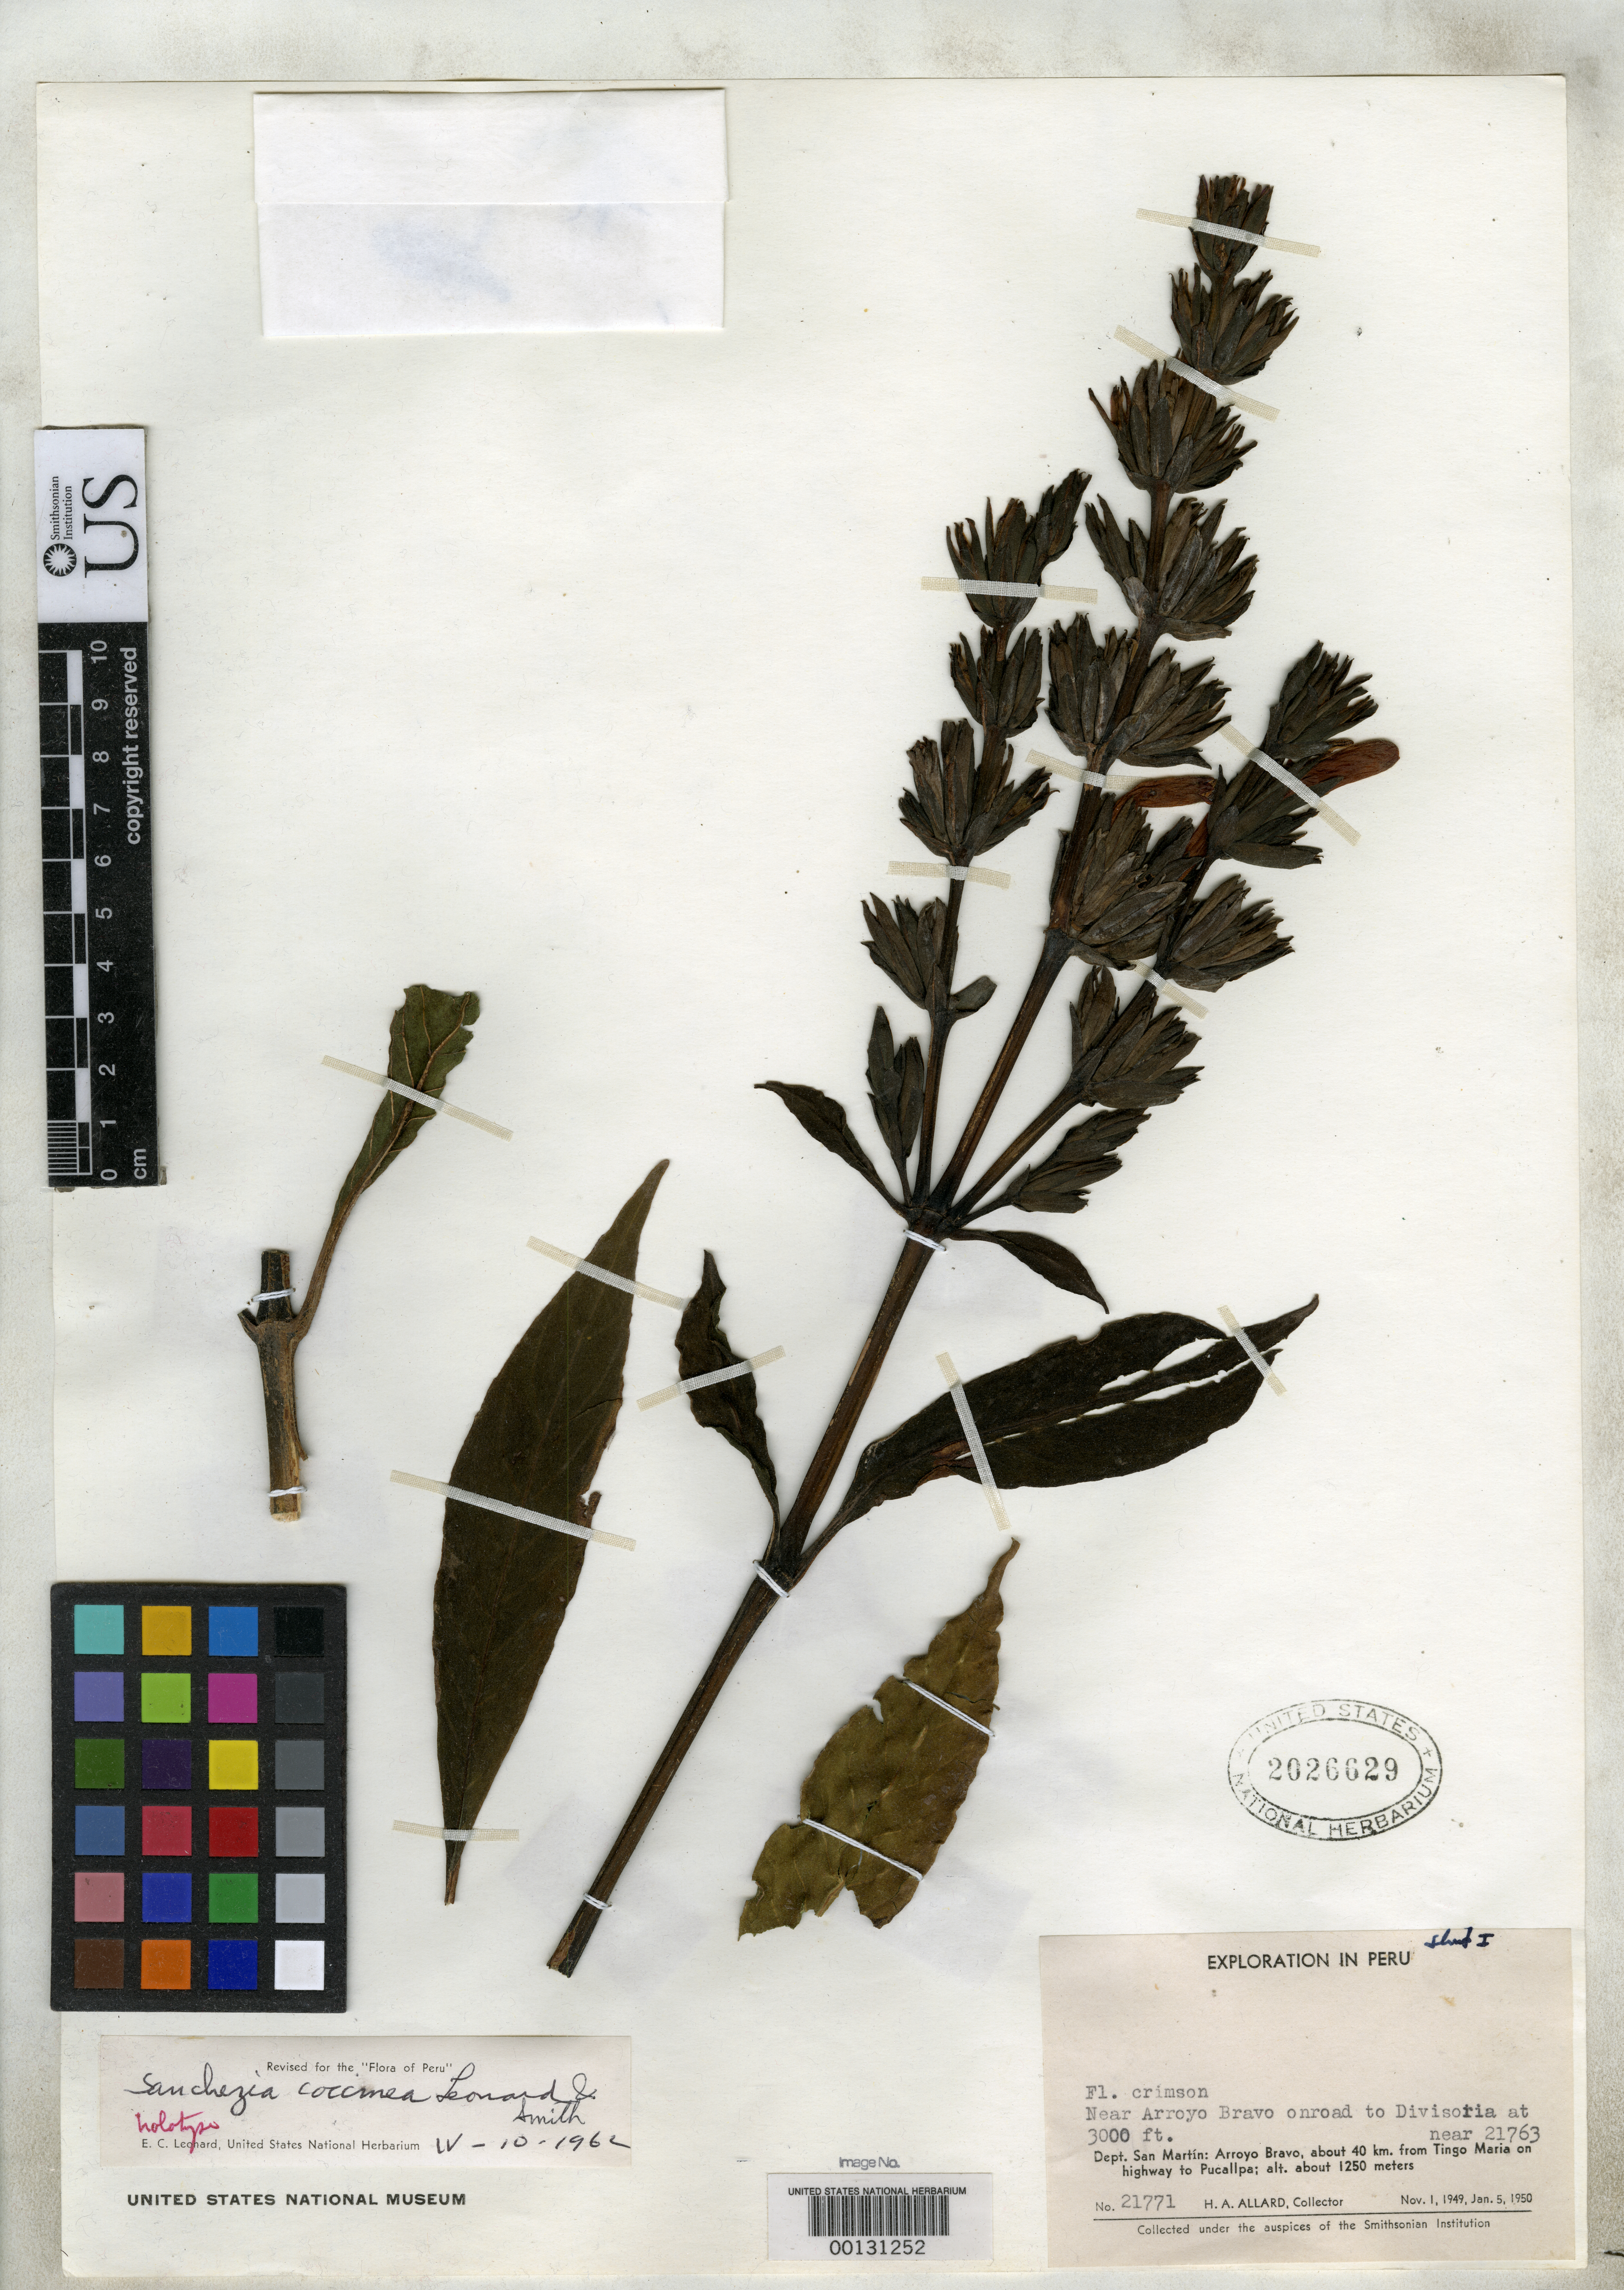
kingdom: Plantae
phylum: Tracheophyta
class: Magnoliopsida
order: Lamiales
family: Acanthaceae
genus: Sanchezia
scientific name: Sanchezia coccinea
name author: Leonard & L.B. Sm.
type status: Holotype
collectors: H. A. Allard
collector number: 21771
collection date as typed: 16 Dec 1949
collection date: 1949-12-16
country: Peru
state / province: San Martín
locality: near Arroyo Bravo on road to Divisoria, near Tingo María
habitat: near arroyo on road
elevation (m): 1200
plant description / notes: "Sheet I", this sheet annotated as holotype by Leonard. "Sheet 2", USNH 2026628, was annotated by Leonard as "Isotype" but is to be considered as second sheet of holotype (fide D. Koenemann, based on discussion with J. McNeill, email comm. June 2011).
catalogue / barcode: US 2026629